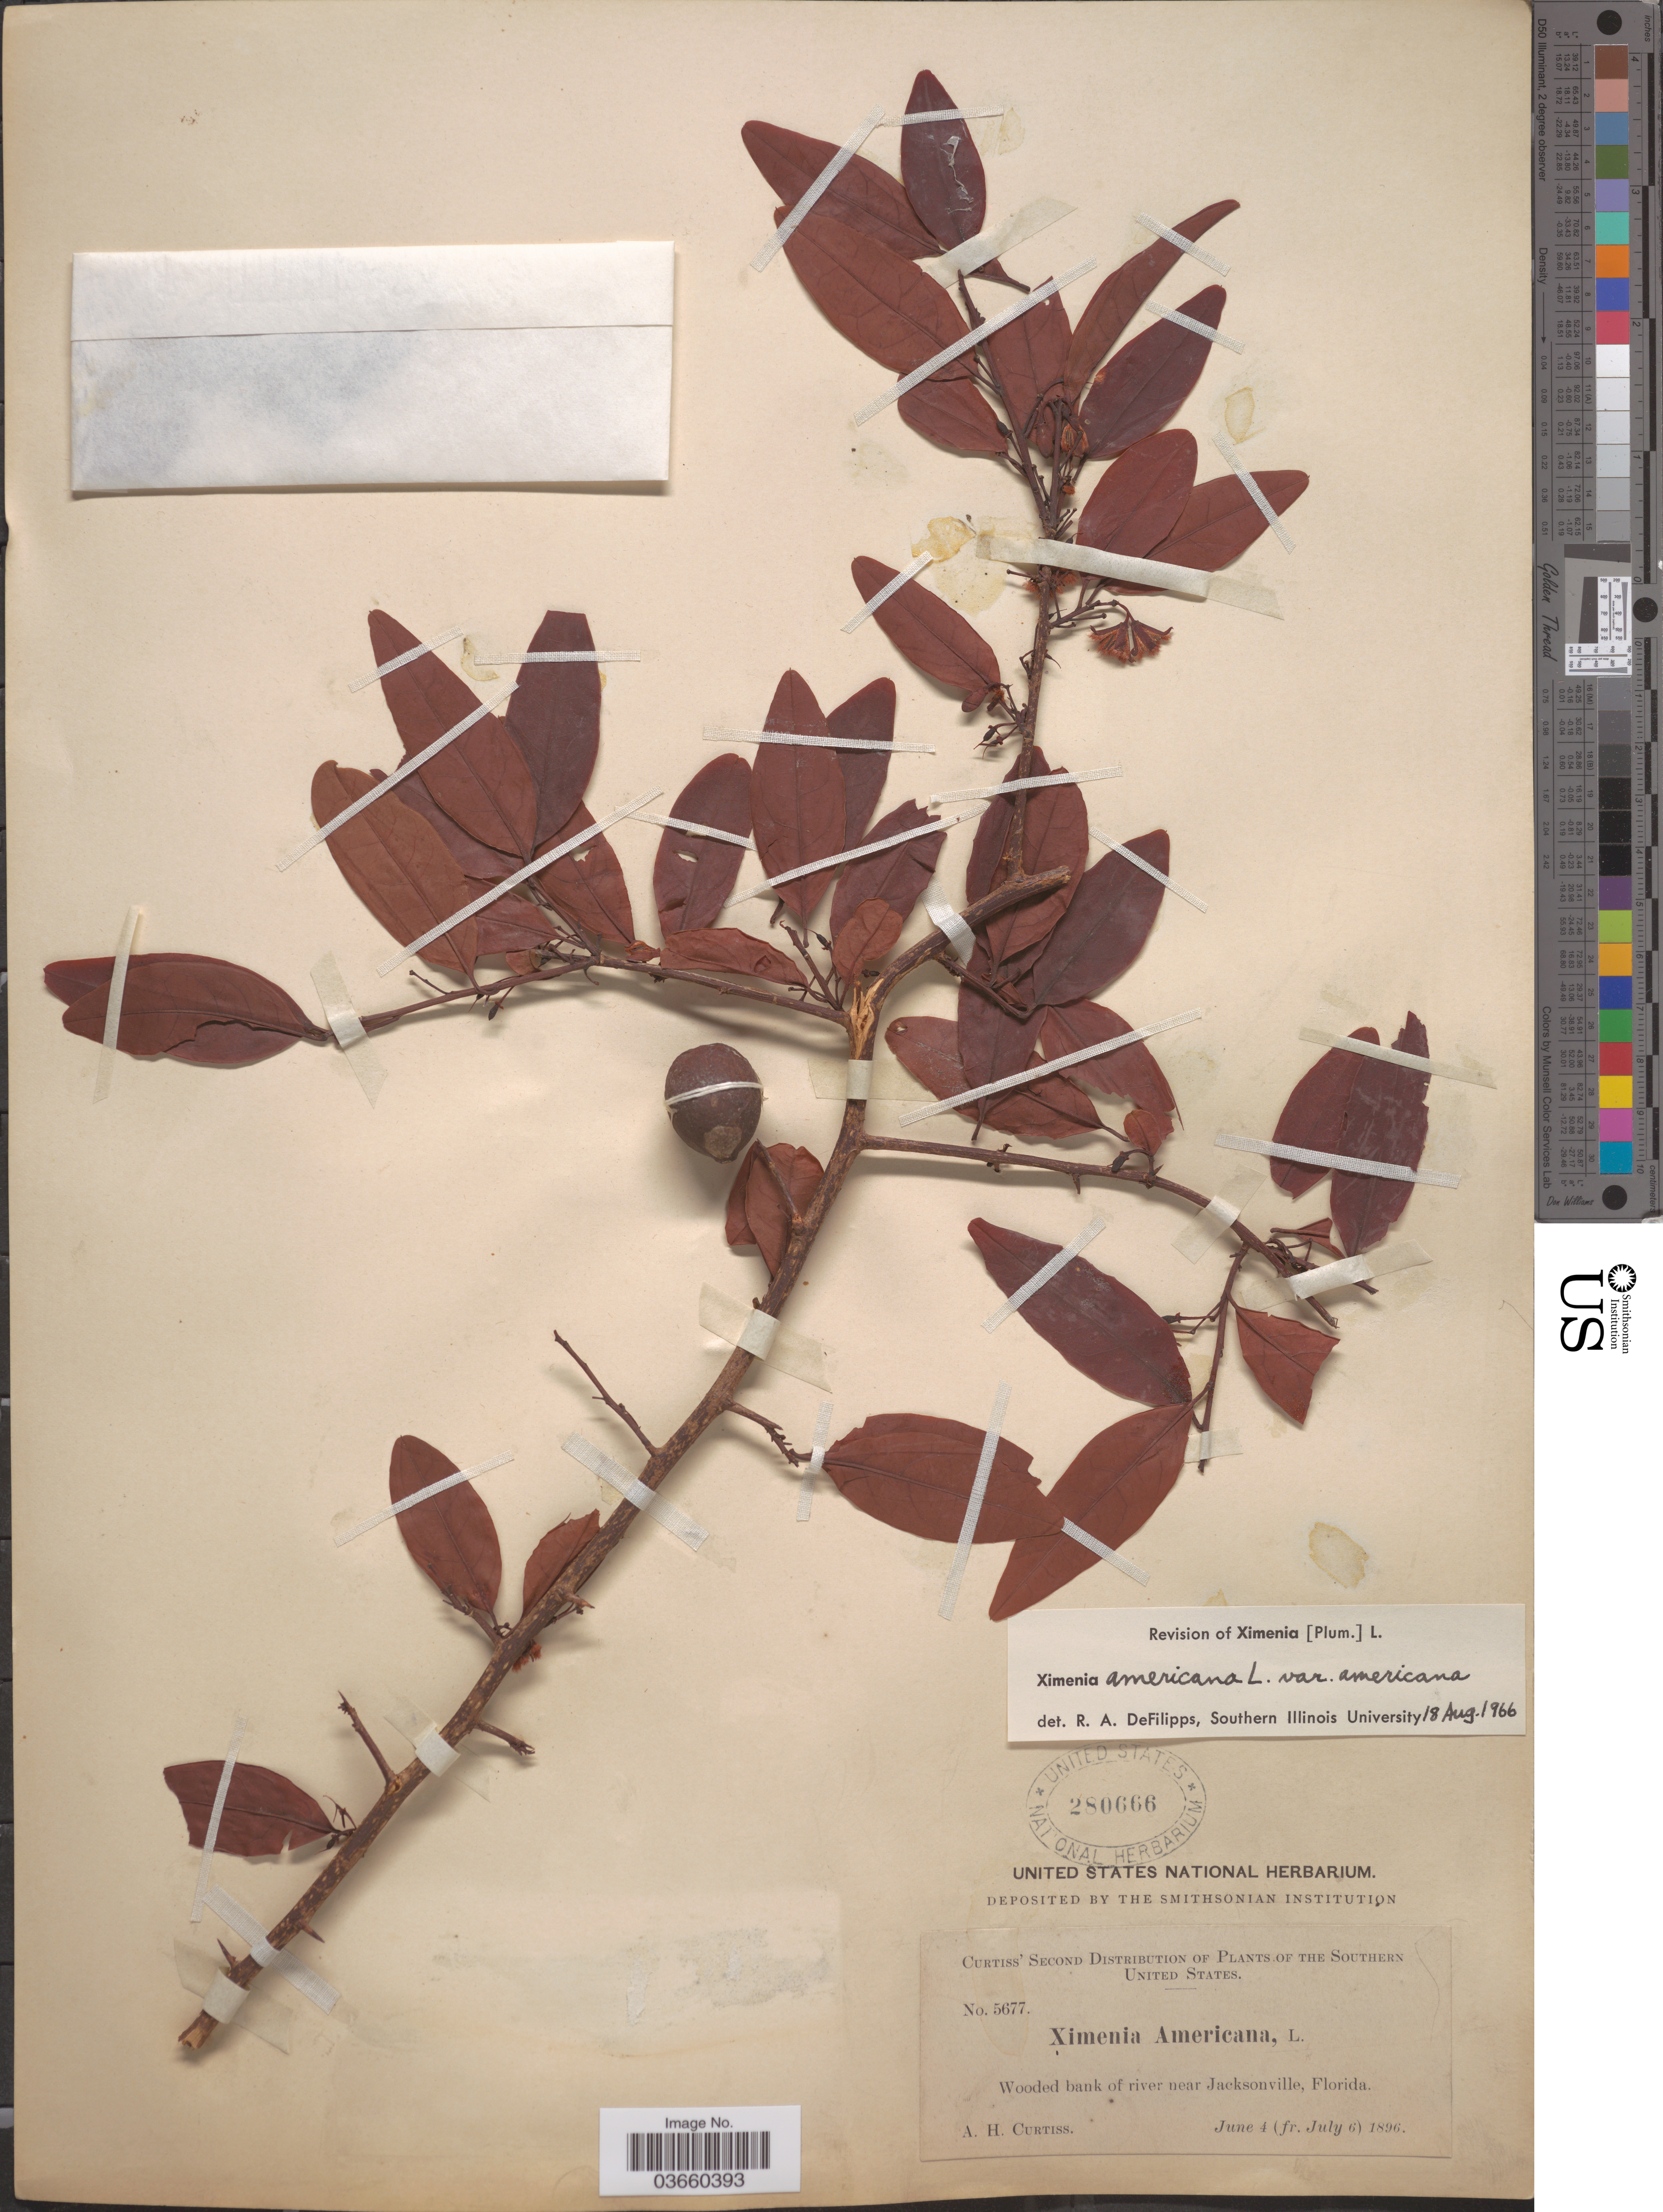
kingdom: Plantae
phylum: Tracheophyta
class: Magnoliopsida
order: Santalales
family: Ximeniaceae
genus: Ximenia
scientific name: Ximenia americana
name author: L.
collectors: A. H. Curtiss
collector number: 5677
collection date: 1896-06-04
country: United States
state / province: Florida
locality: Wooded bank of river near Jacksonville.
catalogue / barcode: US 280666